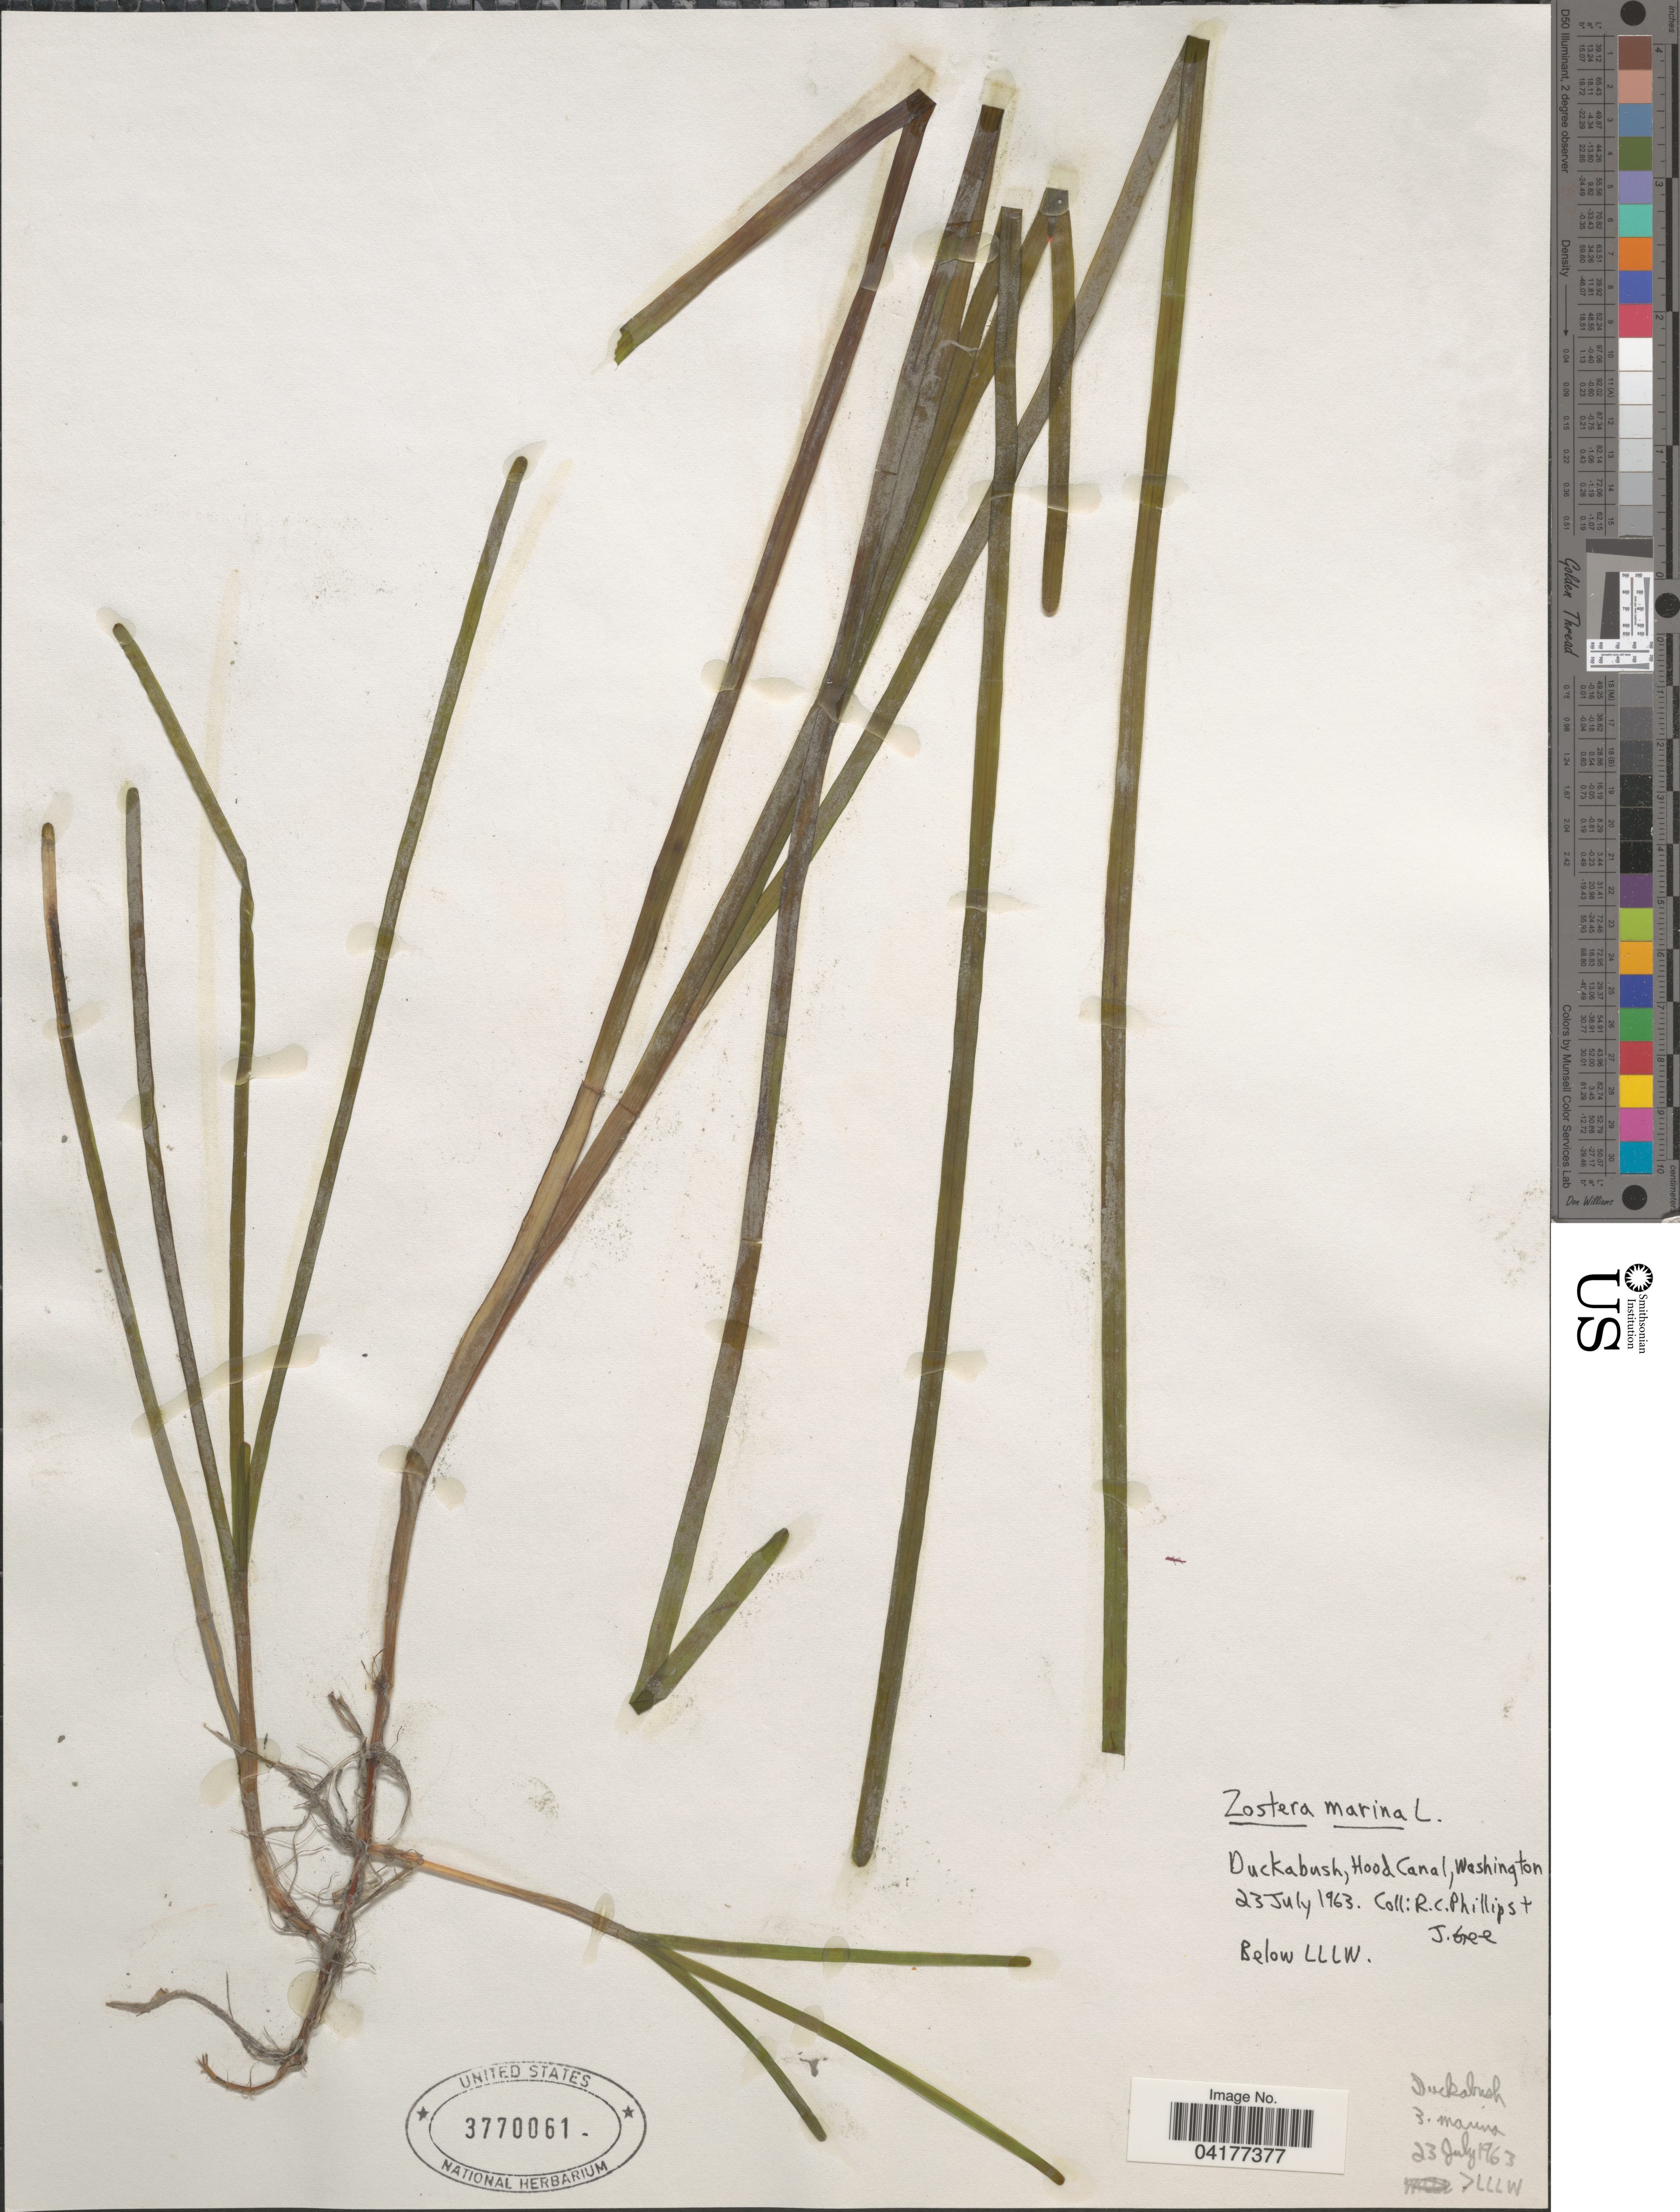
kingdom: Plantae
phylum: Tracheophyta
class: Liliopsida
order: Alismatales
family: Zosteraceae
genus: Zostera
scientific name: Zostera marina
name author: L.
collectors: R. C. Phillips & J. Gee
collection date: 1963-07-23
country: United States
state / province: Washington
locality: Duckabush, Hood Canal. Below LLW.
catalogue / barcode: US 3770061